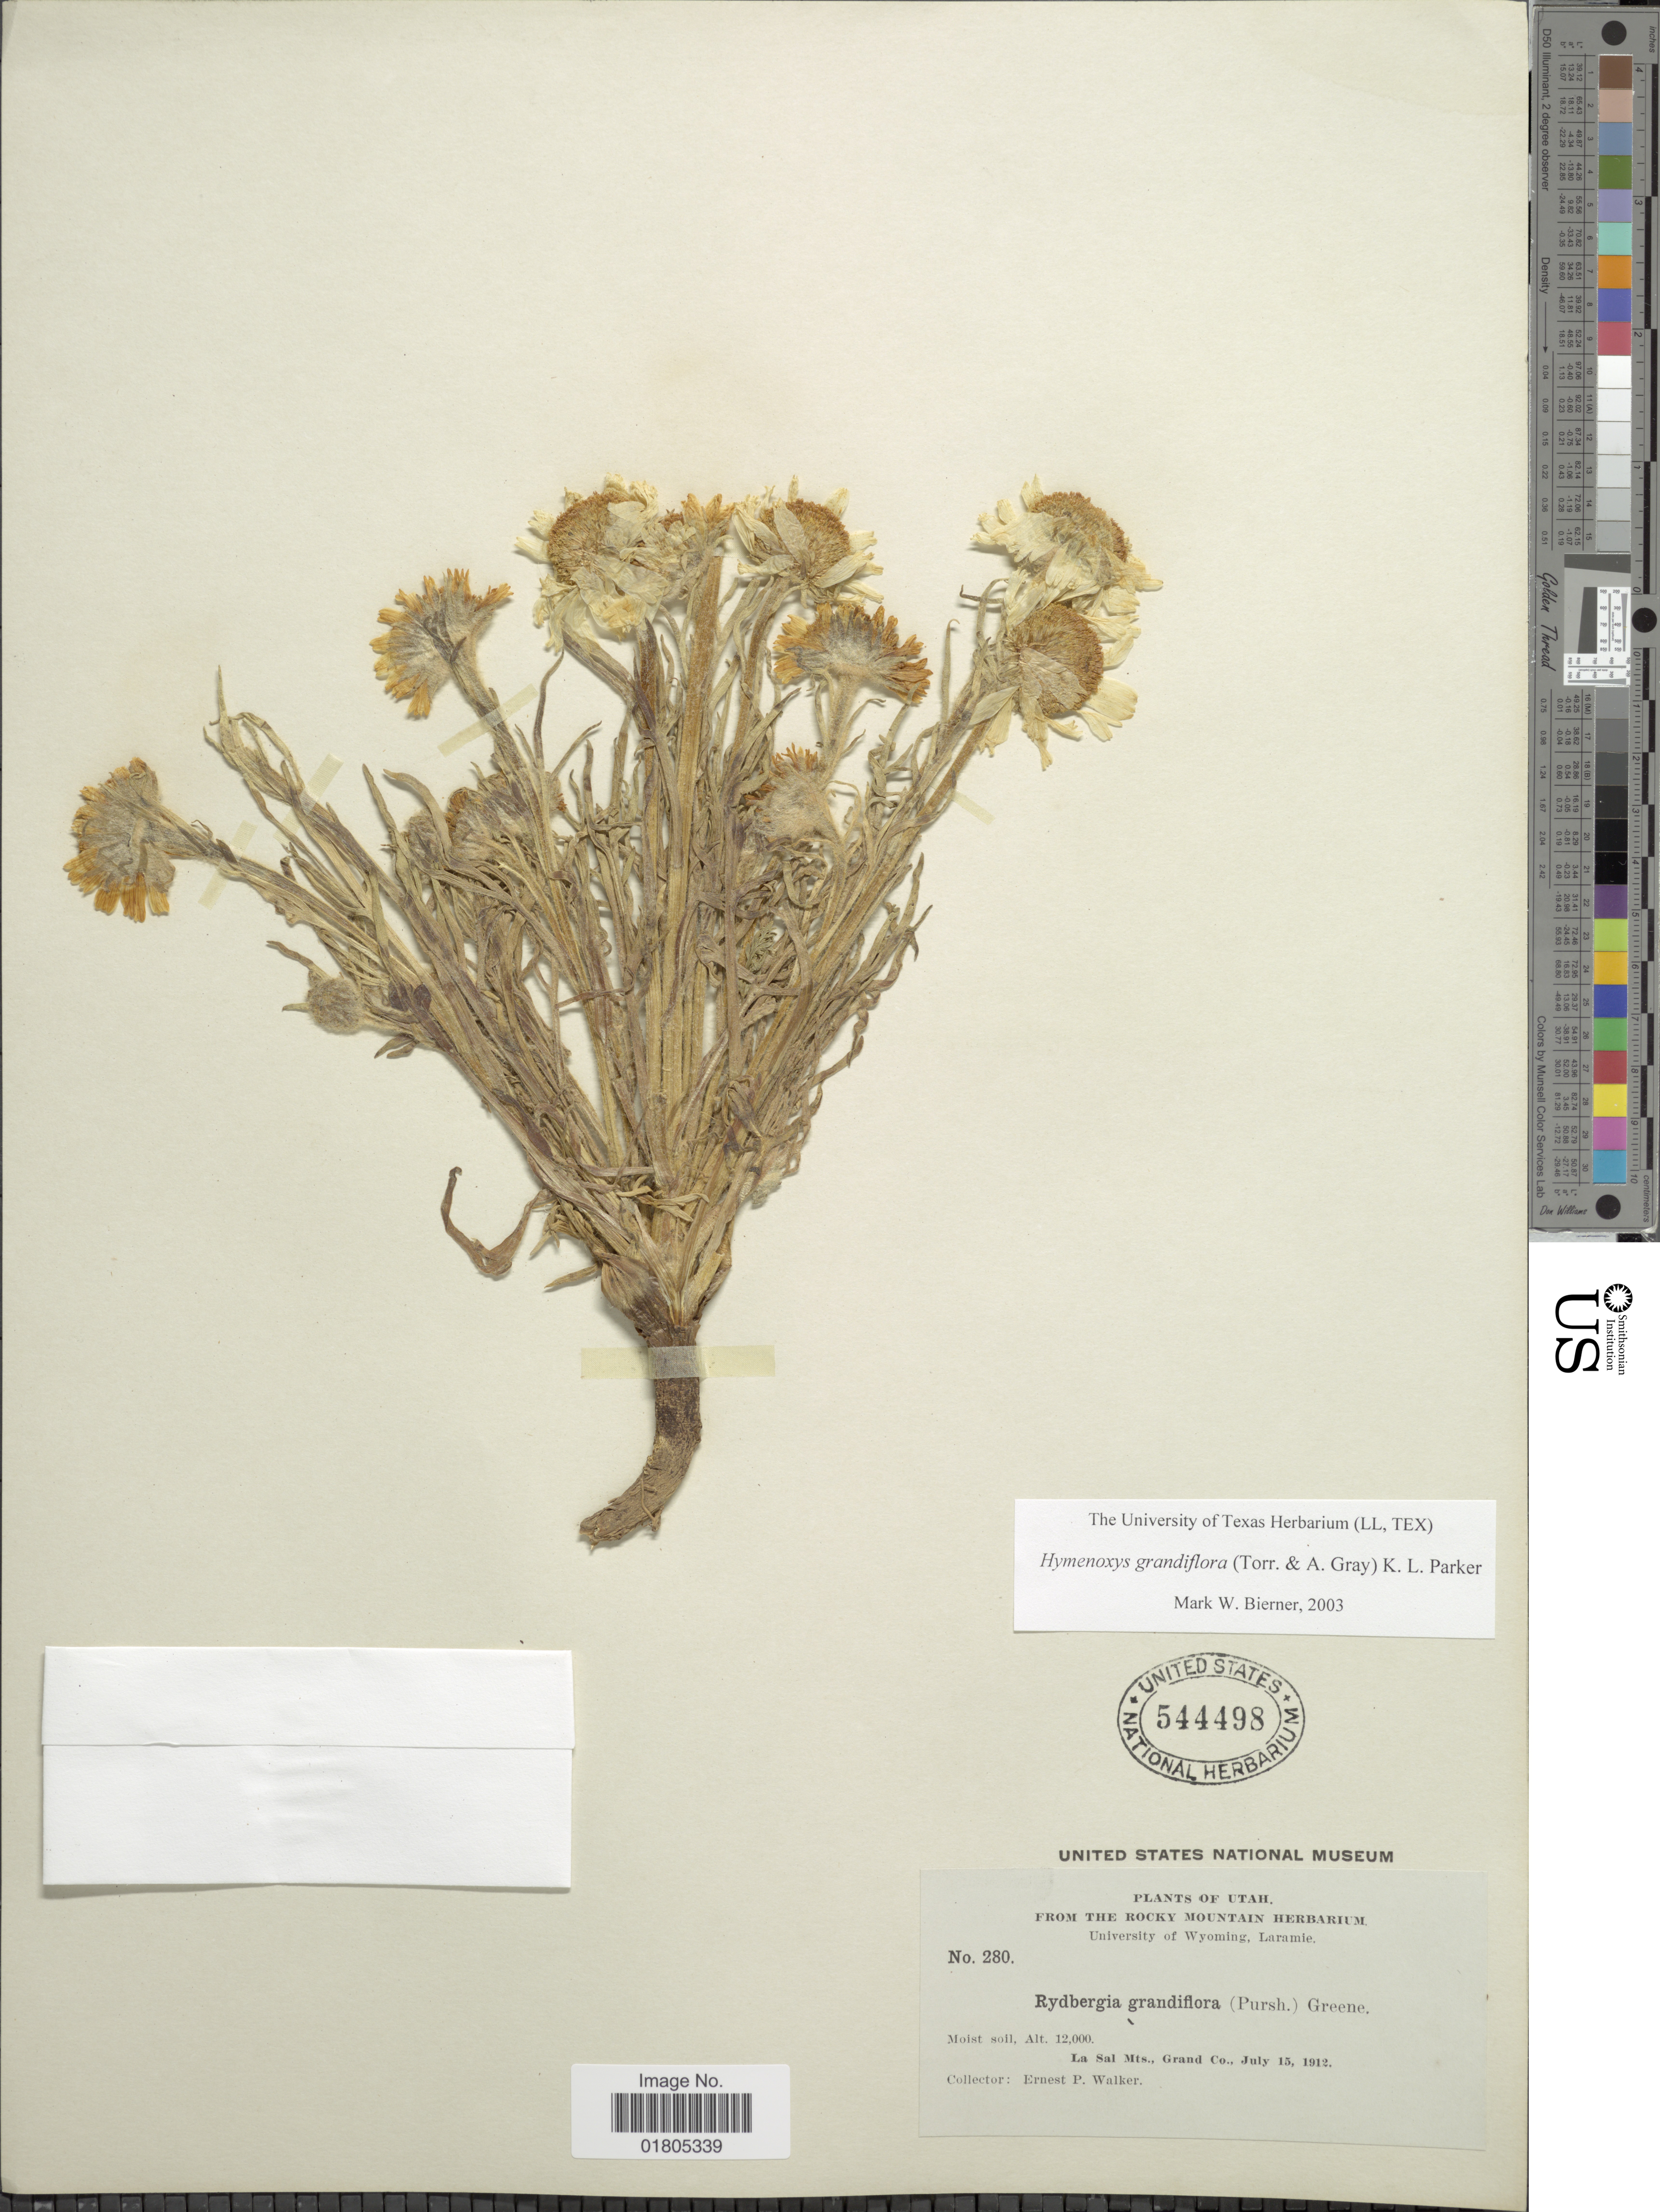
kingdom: Plantae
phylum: Tracheophyta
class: Magnoliopsida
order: Asterales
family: Asteraceae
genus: Actinea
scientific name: Actinea grandiflora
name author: (Torr. & A. Gray) Kuntze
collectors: E. P. Walker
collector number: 280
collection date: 1912-07-15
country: United States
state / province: Utah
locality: La Sal Mts., Grand Co.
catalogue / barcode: US 544498